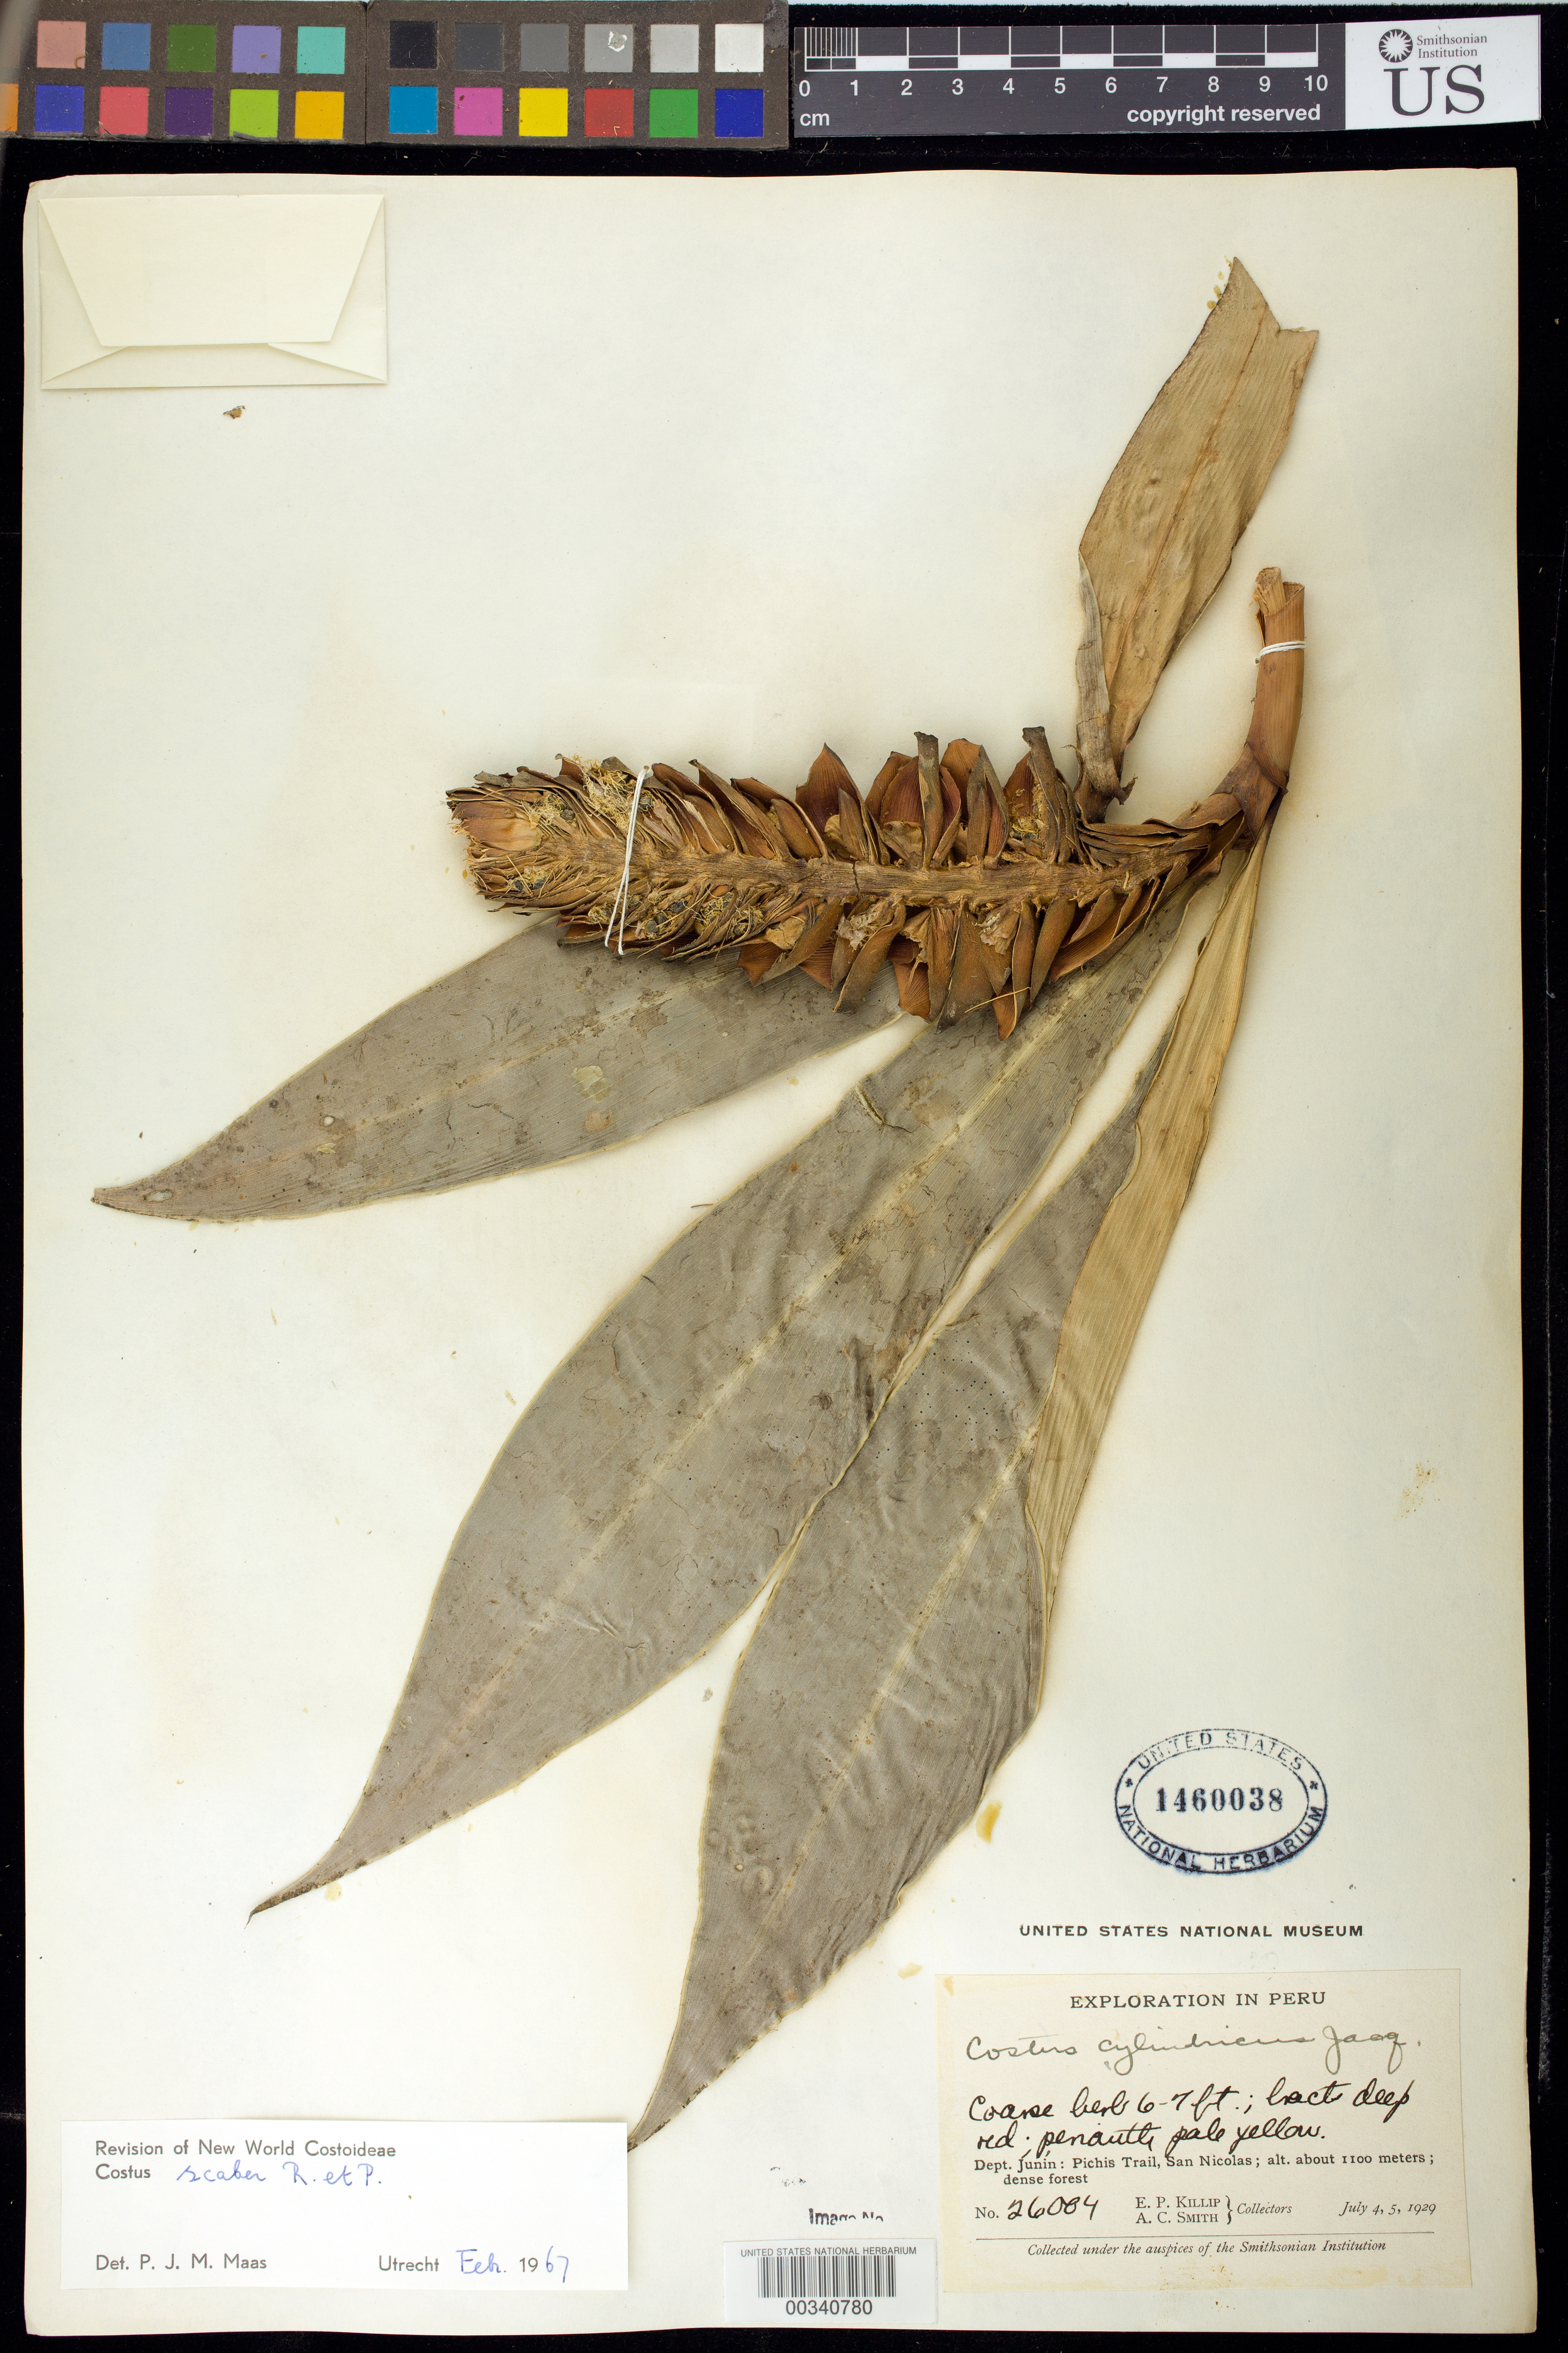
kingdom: Plantae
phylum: Tracheophyta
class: Liliopsida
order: Zingiberales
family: Costaceae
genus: Costus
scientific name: Costus scaber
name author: Ruiz & Pav.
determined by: Maas, Paul J. M.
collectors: E. P. Killip & A. C. Smith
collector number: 26084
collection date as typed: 04 Jul 1929 and 05 Jul 1929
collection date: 1929-07-04,1929-07-05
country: Peru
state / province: Junín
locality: Pichis trail, san nicolas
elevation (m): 1100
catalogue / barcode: US 1460038